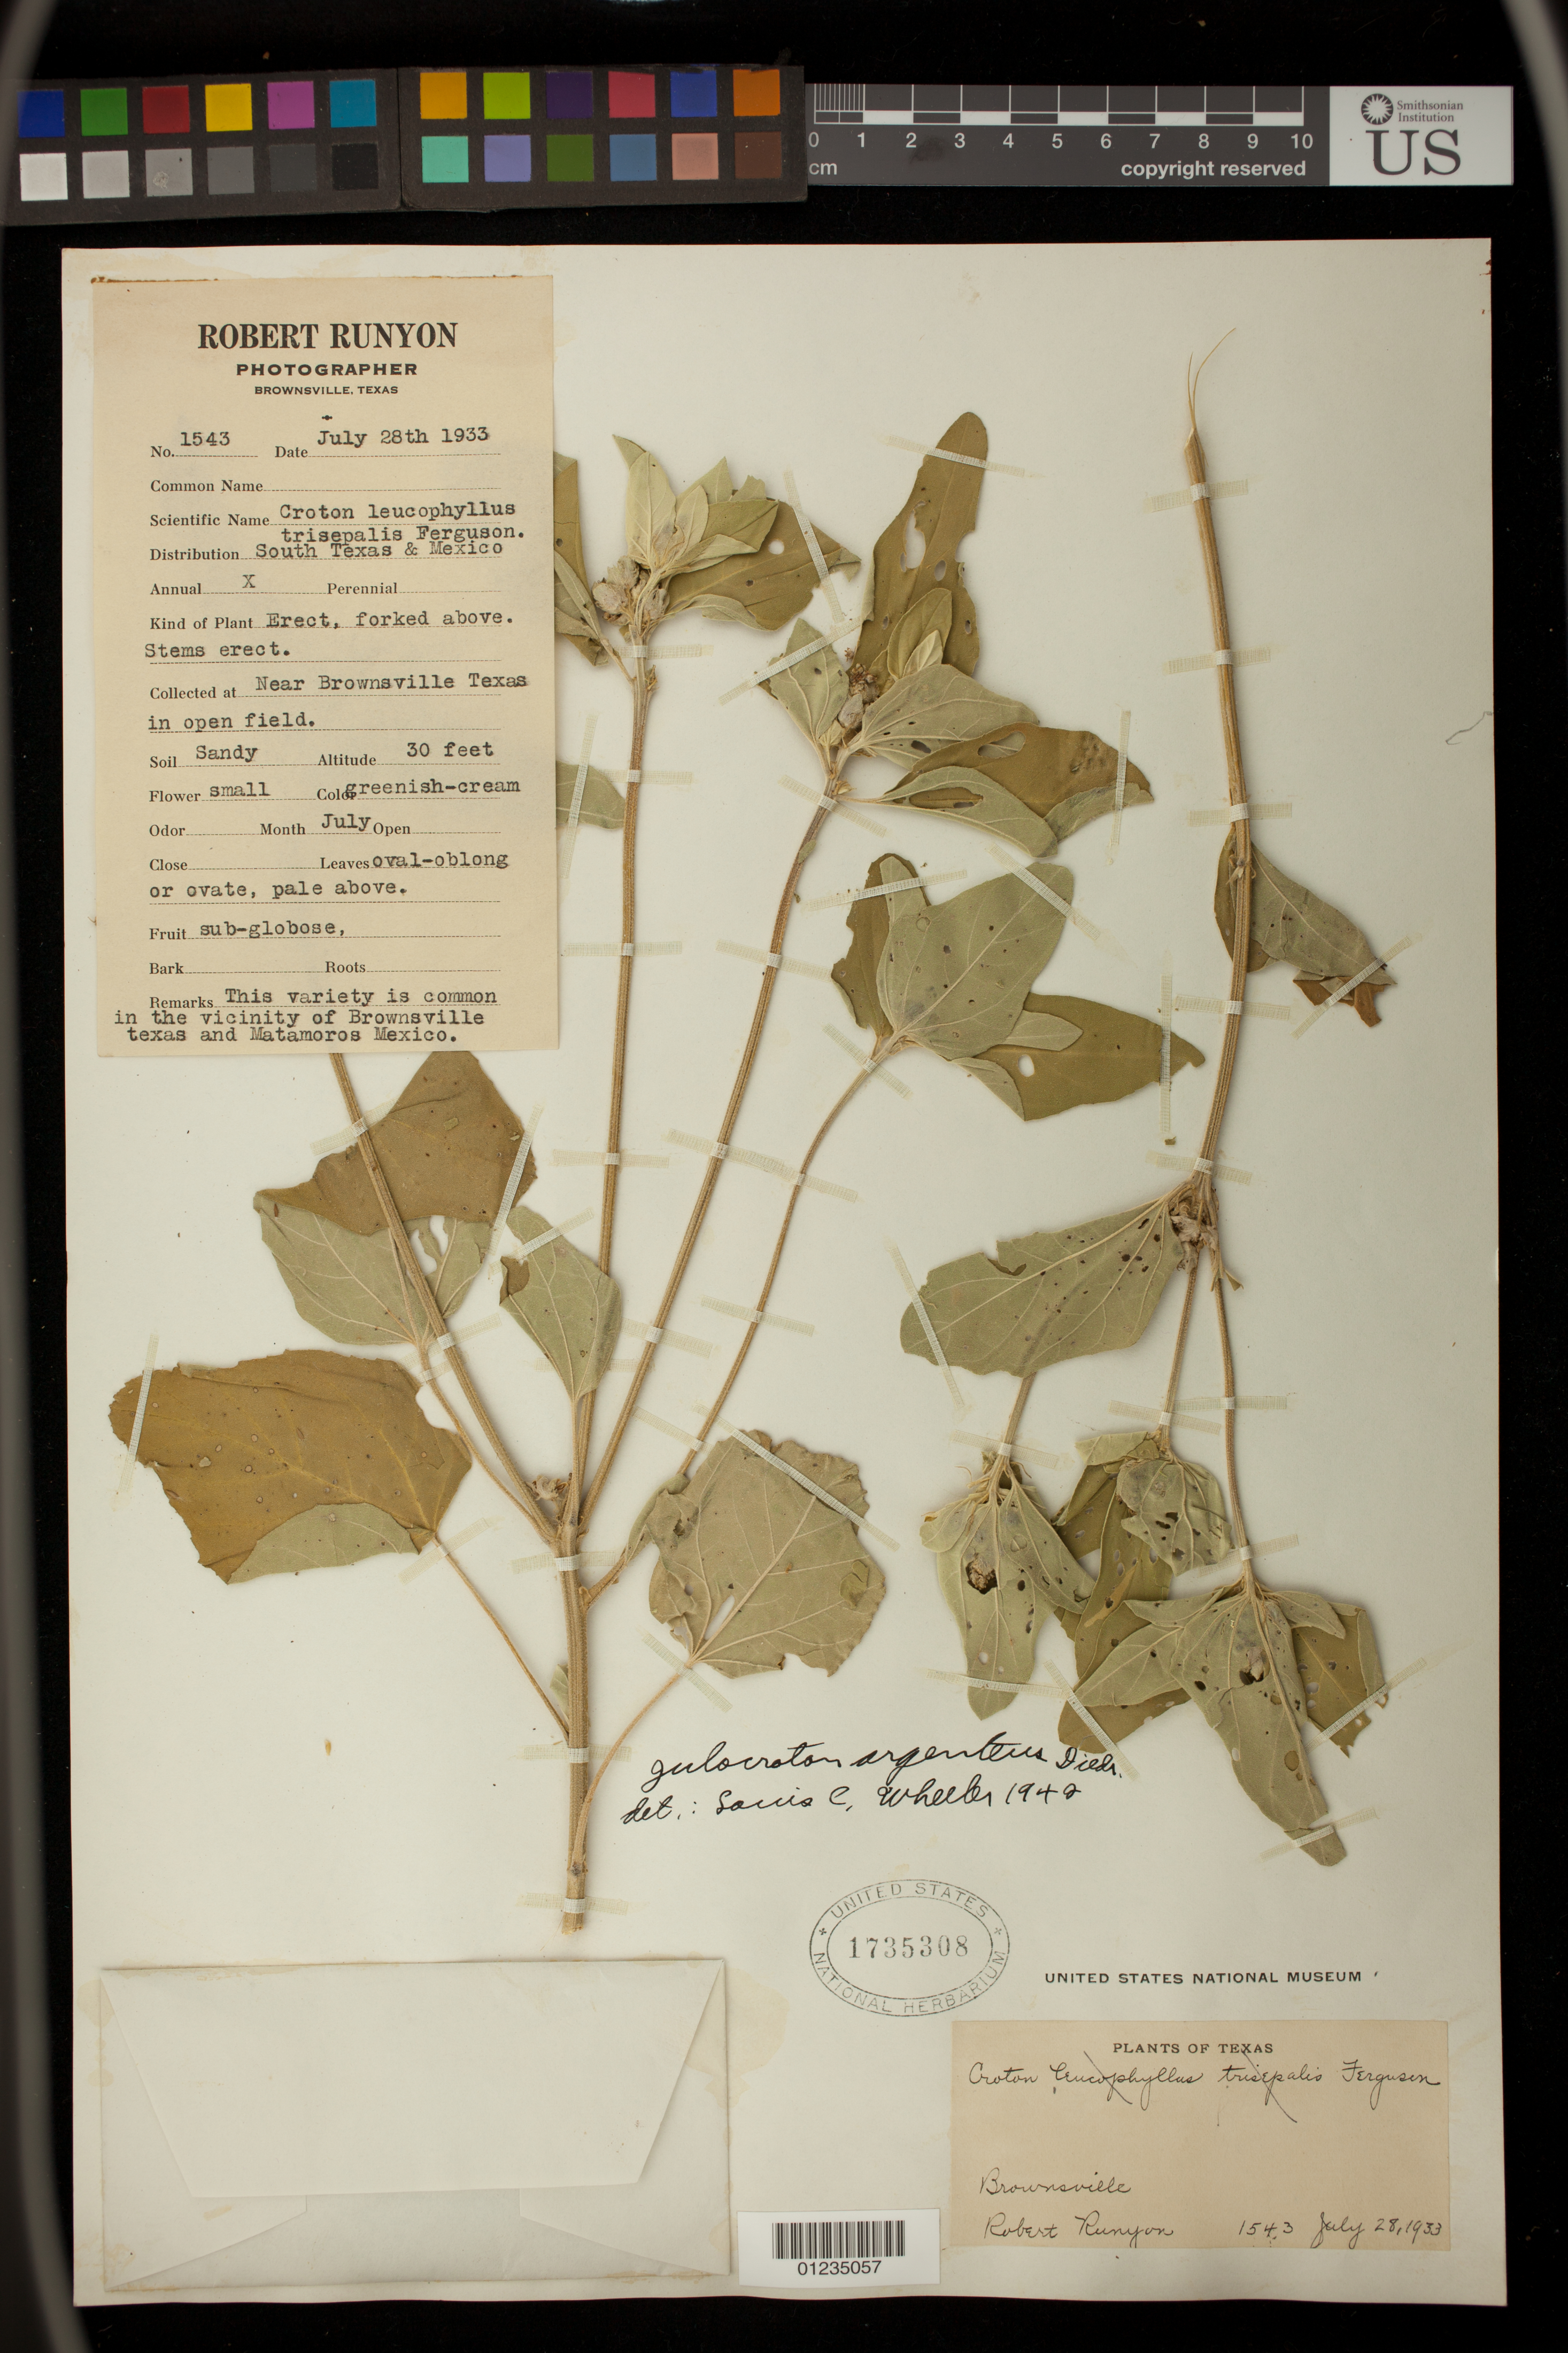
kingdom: Plantae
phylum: Tracheophyta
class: Magnoliopsida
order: Malpighiales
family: Euphorbiaceae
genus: Julocroton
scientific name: Julocroton argenteus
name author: (L.) Didr.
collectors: R. Runyon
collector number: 1543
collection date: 1933-07-28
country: United States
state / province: Texas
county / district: Cameron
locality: Near Brownsville Texas in open field.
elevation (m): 9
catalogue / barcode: US 1735308